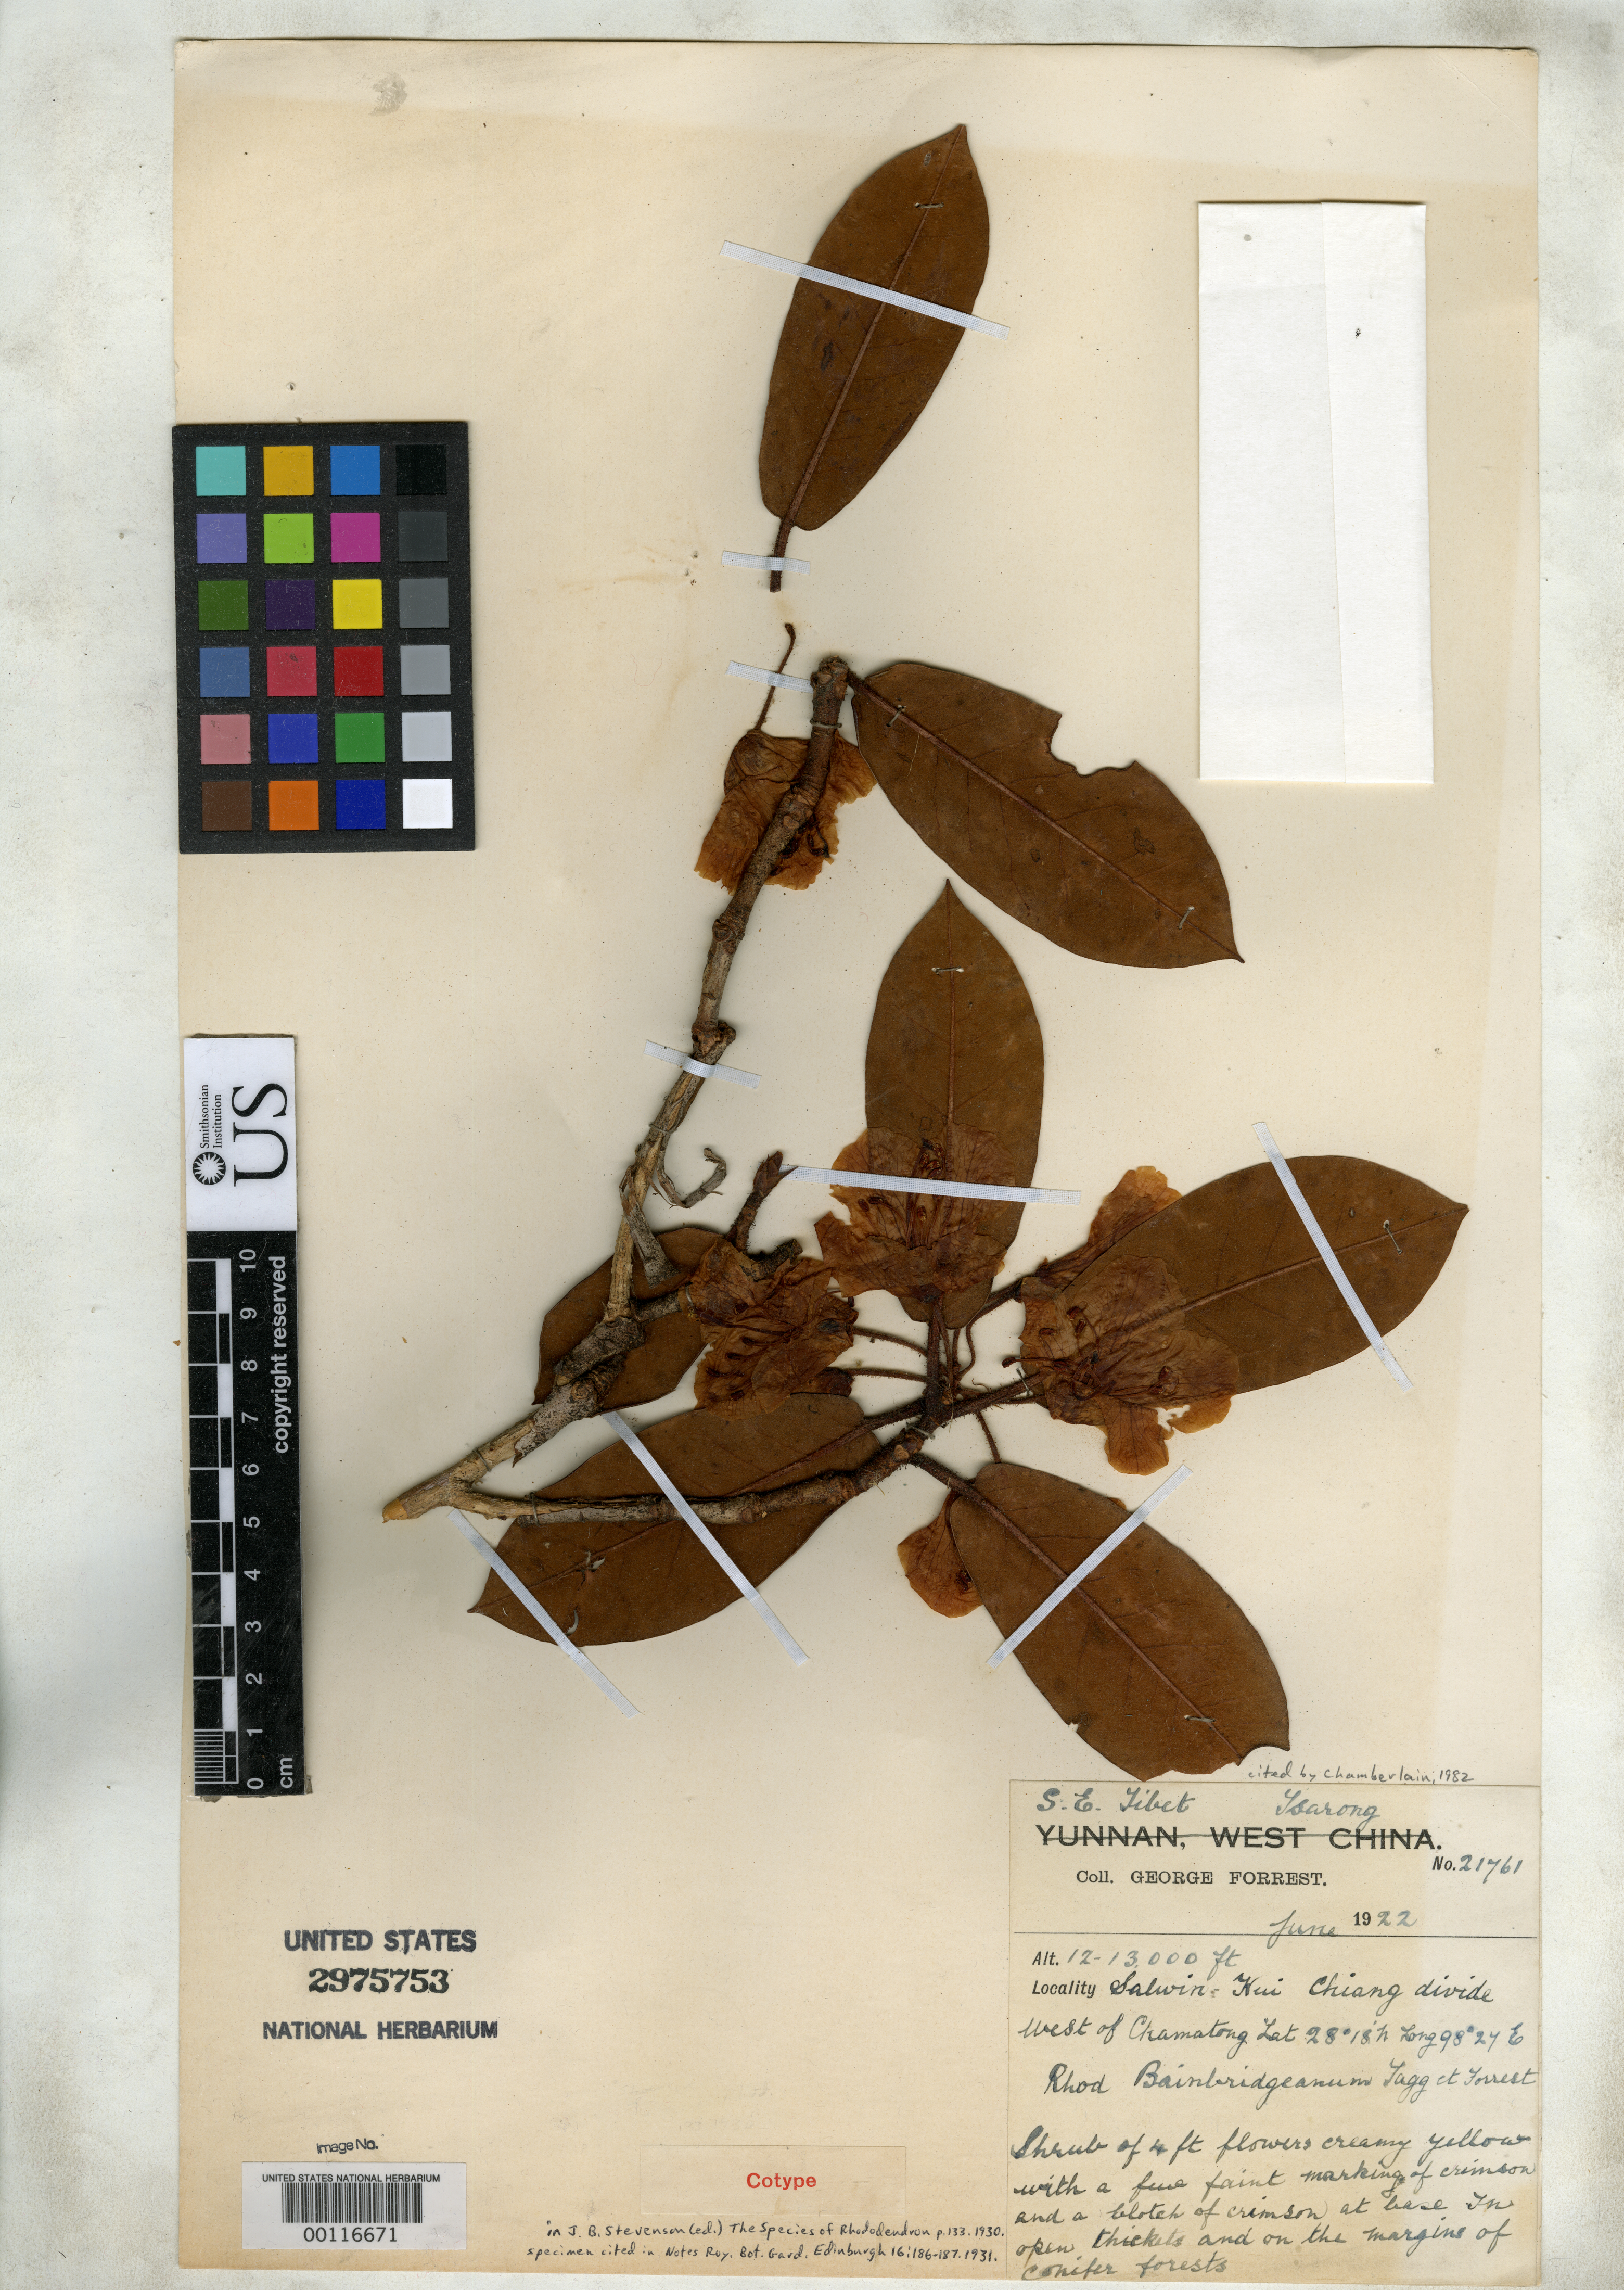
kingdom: Plantae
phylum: Tracheophyta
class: Magnoliopsida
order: Ericales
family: Ericaceae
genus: Rhododendron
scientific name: Rhododendron bainbridgeanum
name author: Tagg & Forrest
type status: Isotype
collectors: G. Forrest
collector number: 21761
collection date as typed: Jun 1922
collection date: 1922-06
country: China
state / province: Xizang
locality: Tsarong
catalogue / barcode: US 2975753